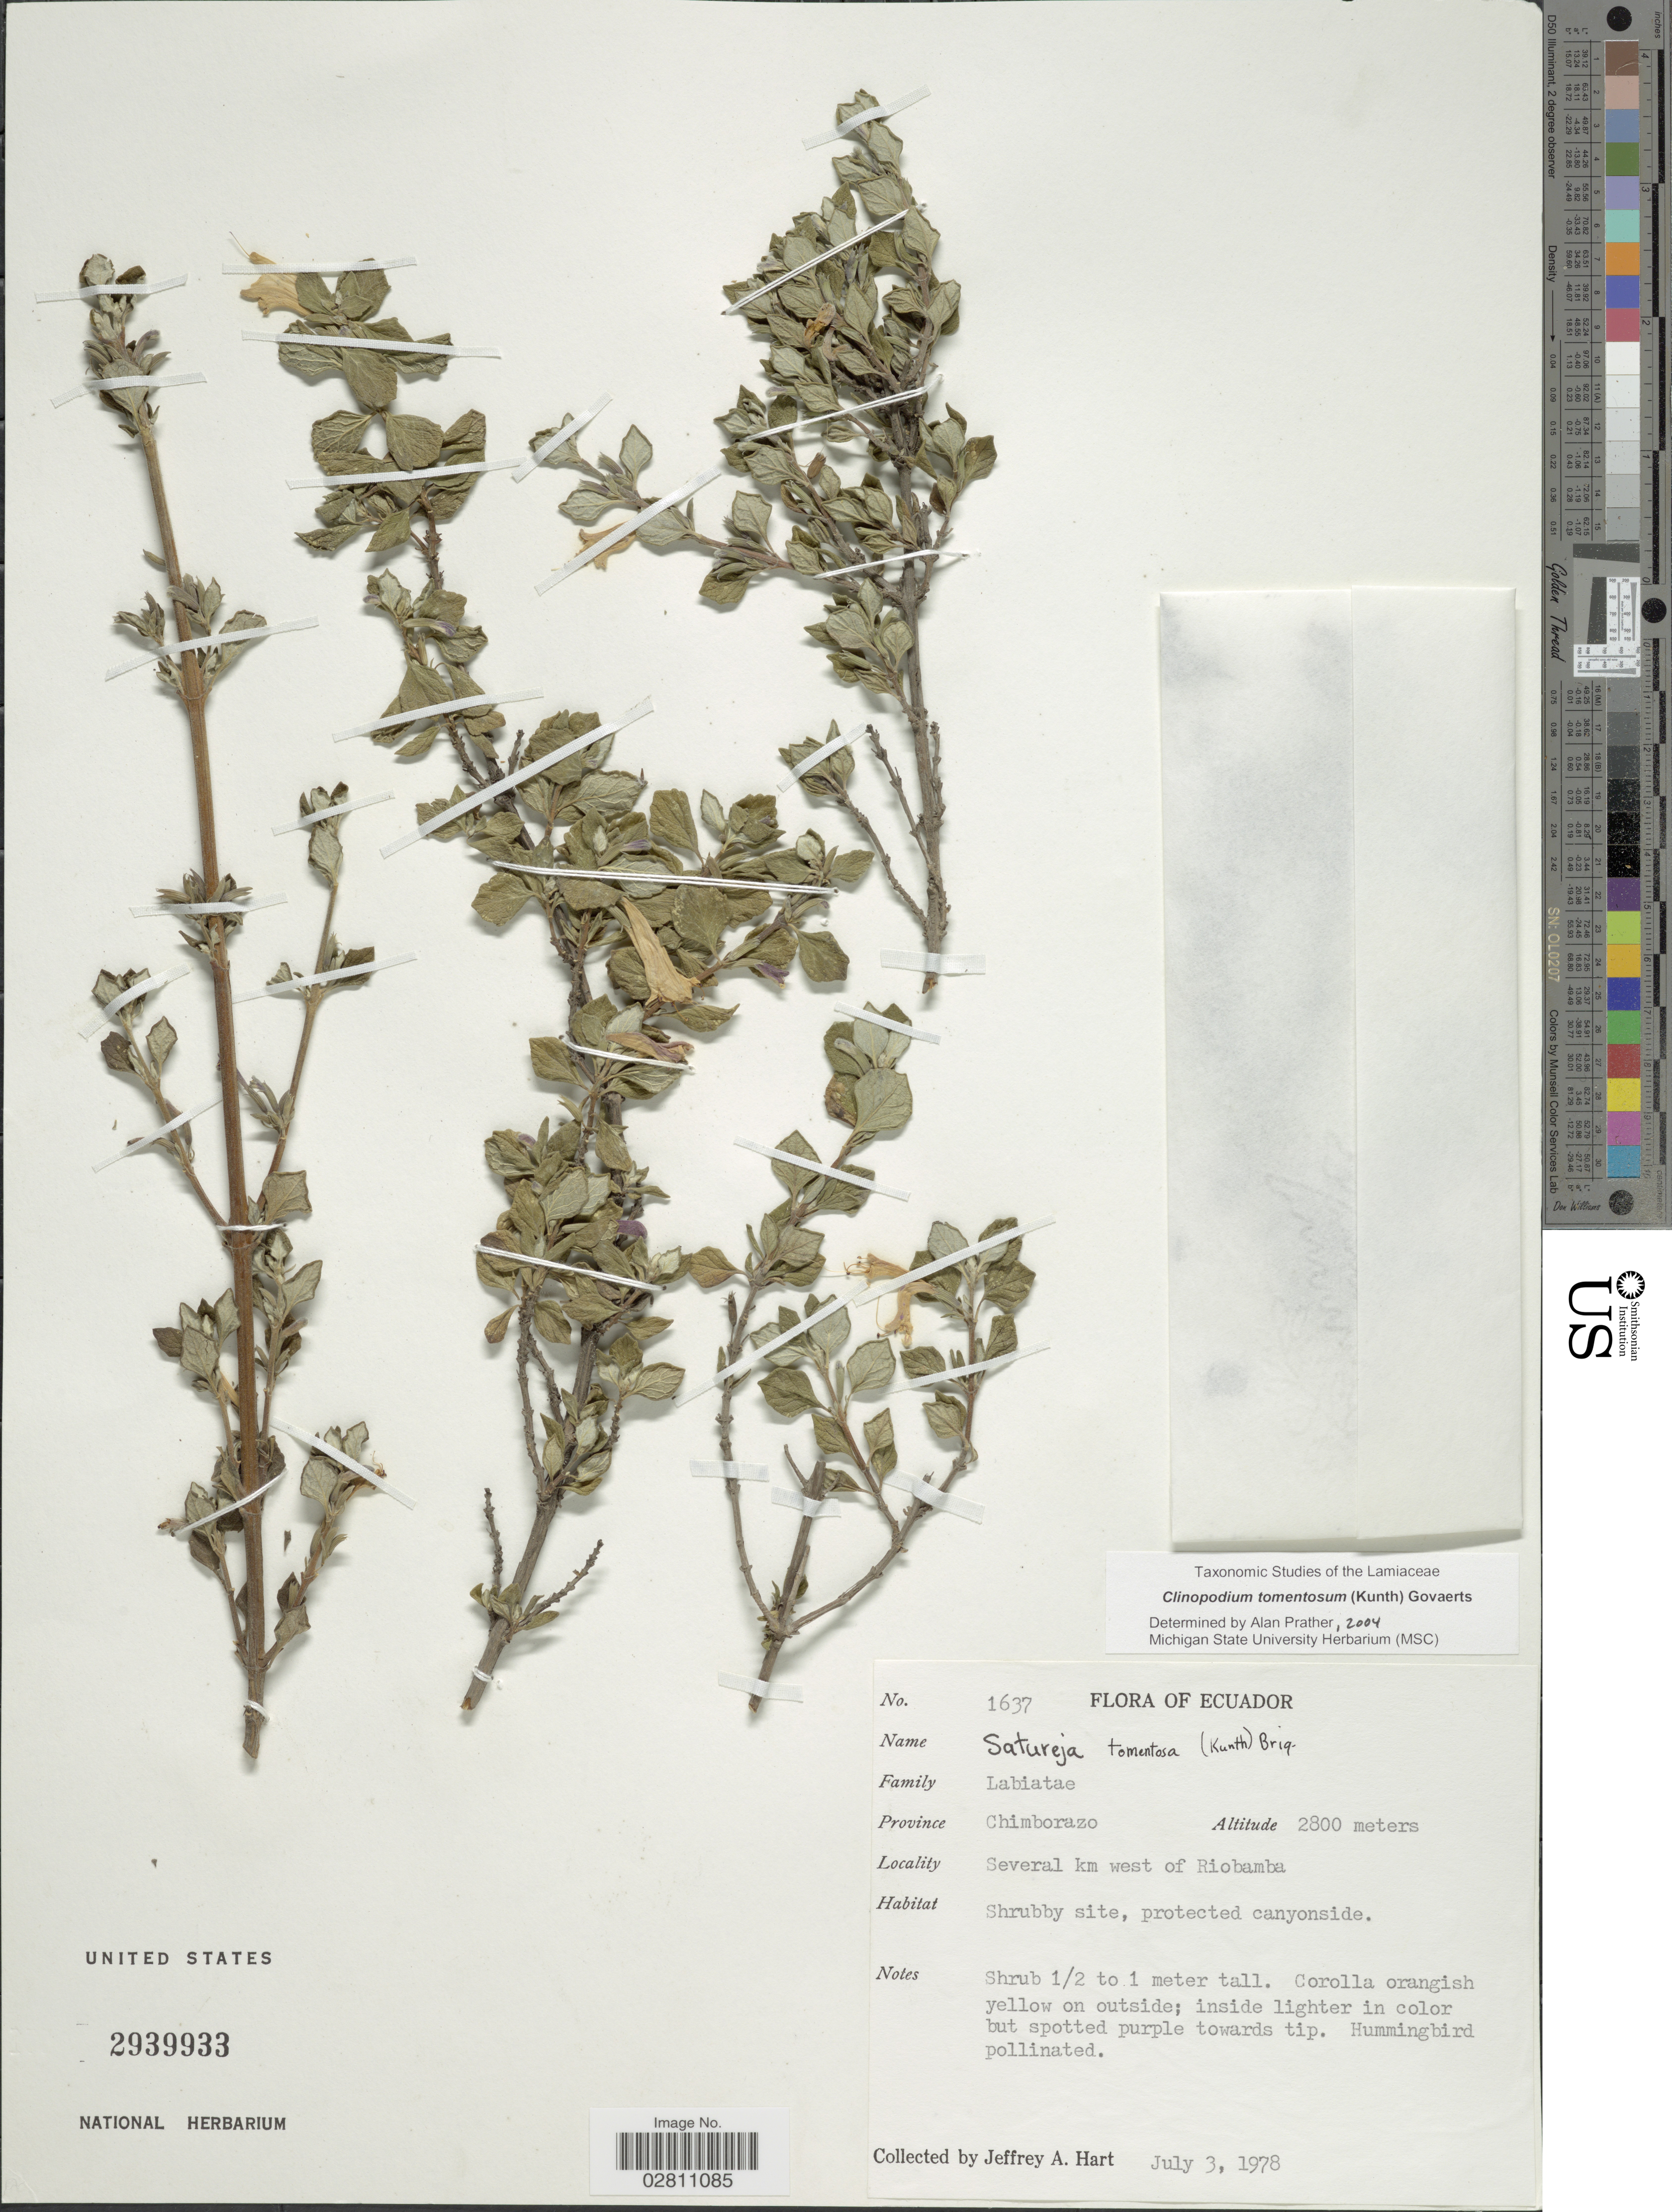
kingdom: Plantae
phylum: Tracheophyta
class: Magnoliopsida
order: Lamiales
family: Lamiaceae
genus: Clinopodium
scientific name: Clinopodium tomentosum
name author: (Kunth) Govaerts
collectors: J. A. Hart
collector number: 1637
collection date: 1978-07-03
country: Ecuador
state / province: Chimborazo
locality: Province Chimborazo, Several km west of Riobamba.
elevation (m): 2800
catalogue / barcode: US 2939933